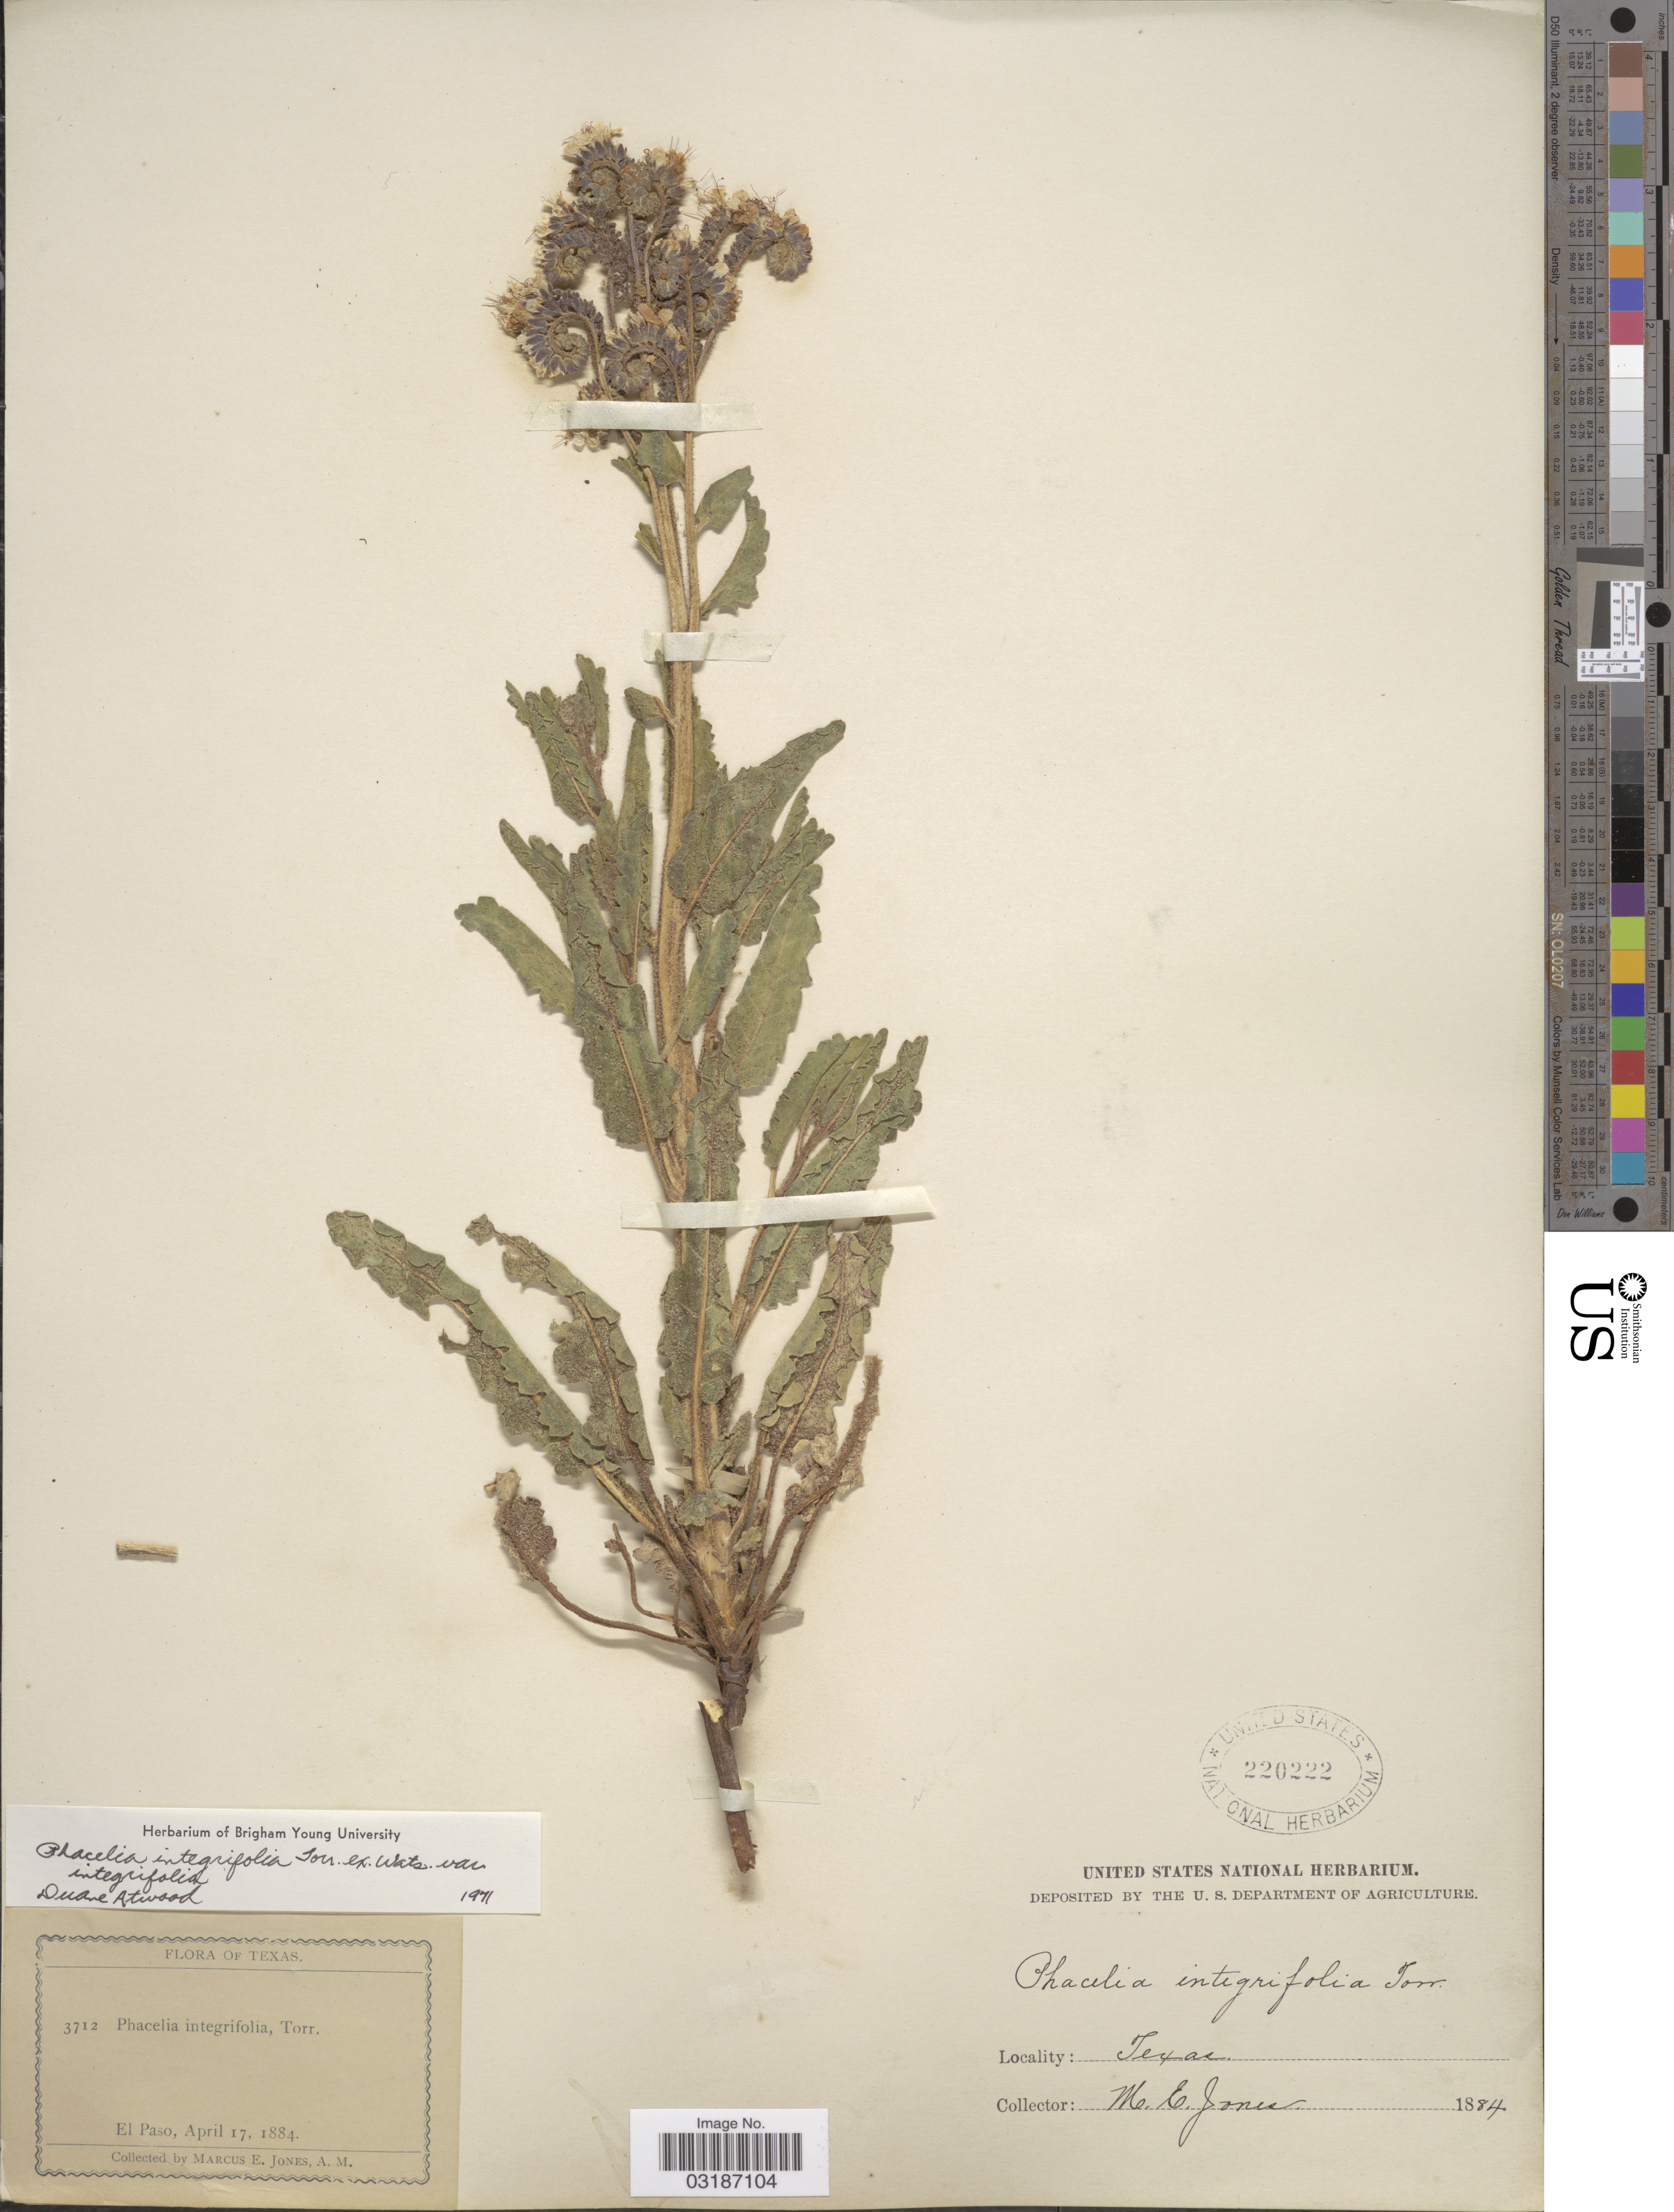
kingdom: Plantae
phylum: Tracheophyta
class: Magnoliopsida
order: Boraginales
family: Hydrophyllaceae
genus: Phacelia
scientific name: Phacelia integrifolia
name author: Torr.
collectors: M. E. Jones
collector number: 3712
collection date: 1884-04-17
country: United States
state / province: Texas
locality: El Paso.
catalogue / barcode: US 220222